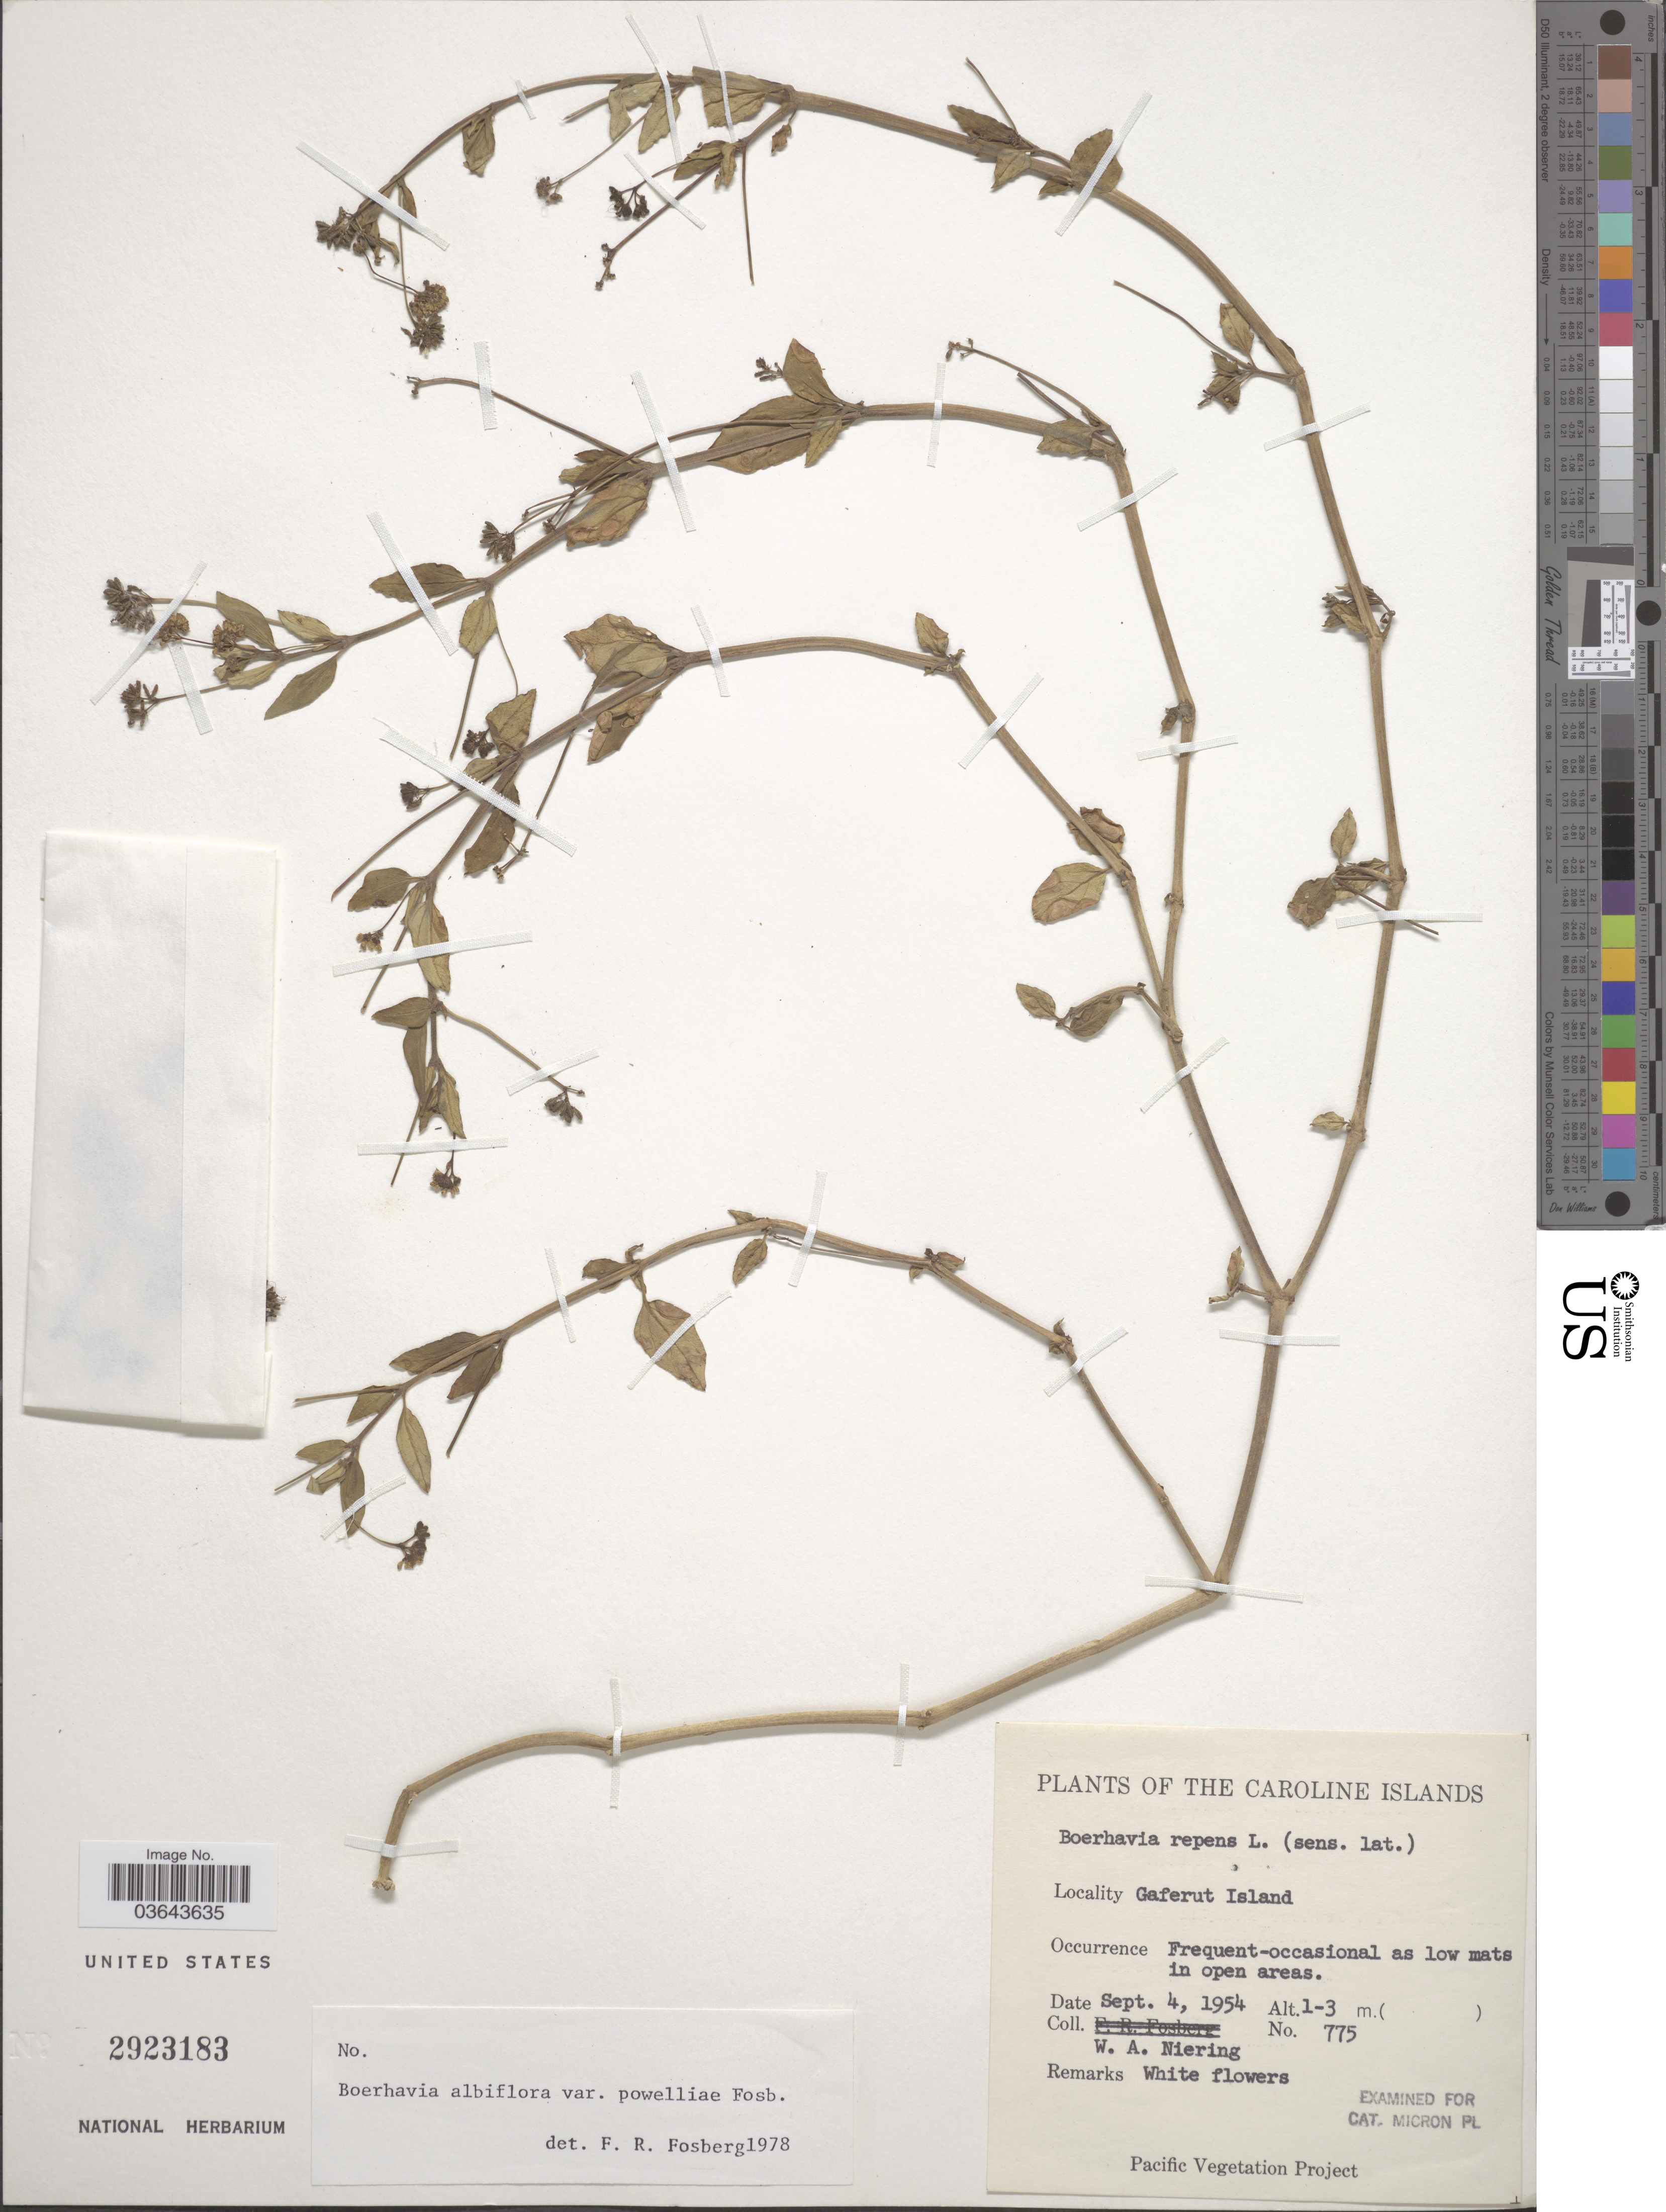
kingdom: Plantae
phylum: Tracheophyta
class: Magnoliopsida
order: Caryophyllales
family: Nyctaginaceae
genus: Boerhavia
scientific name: Boerhavia albiflora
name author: Fosberg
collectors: W. Niering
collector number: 775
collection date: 1954-09-04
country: Micronesia, Federated States of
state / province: Yap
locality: The Caroline Islands. Gaferut Island.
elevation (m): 1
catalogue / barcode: US 2923183